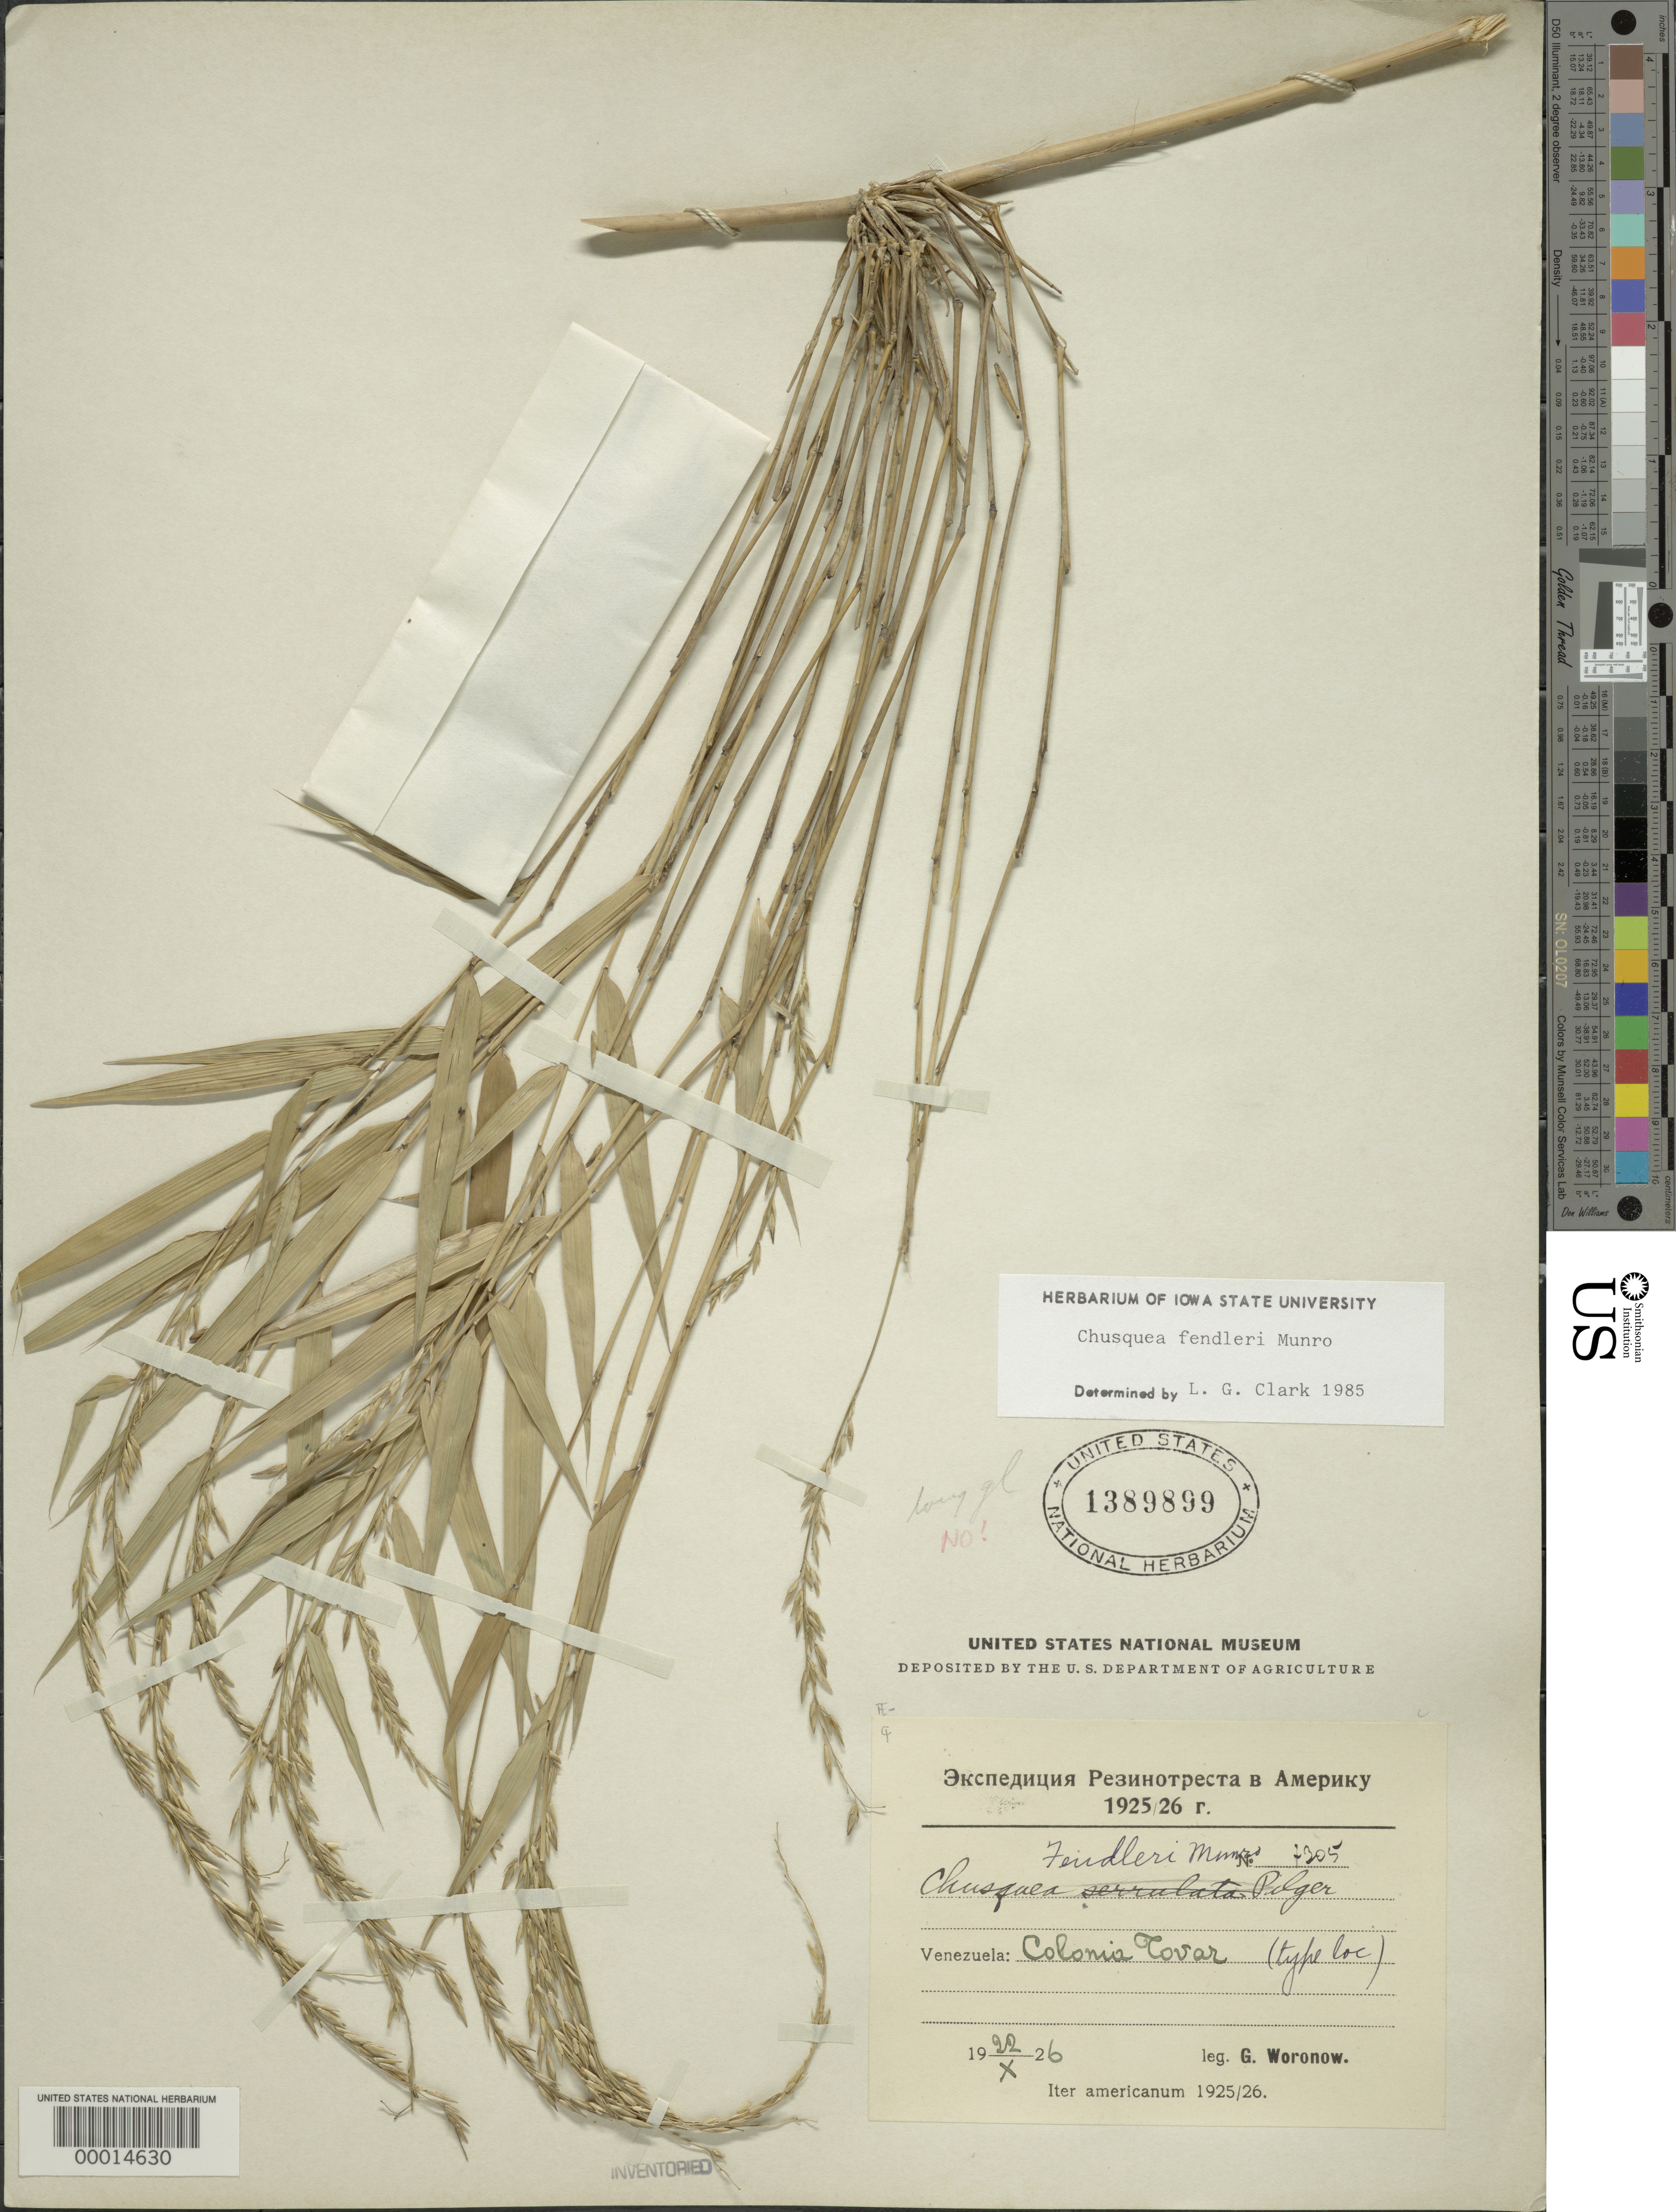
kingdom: Plantae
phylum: Tracheophyta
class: Liliopsida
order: Poales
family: Poaceae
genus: Chusquea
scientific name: Chusquea fendleri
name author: Munro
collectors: G. Woronow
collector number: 7305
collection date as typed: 22 Oct 1926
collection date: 1926-10-22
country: Venezuela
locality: Colonia tovar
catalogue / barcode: US 1389899